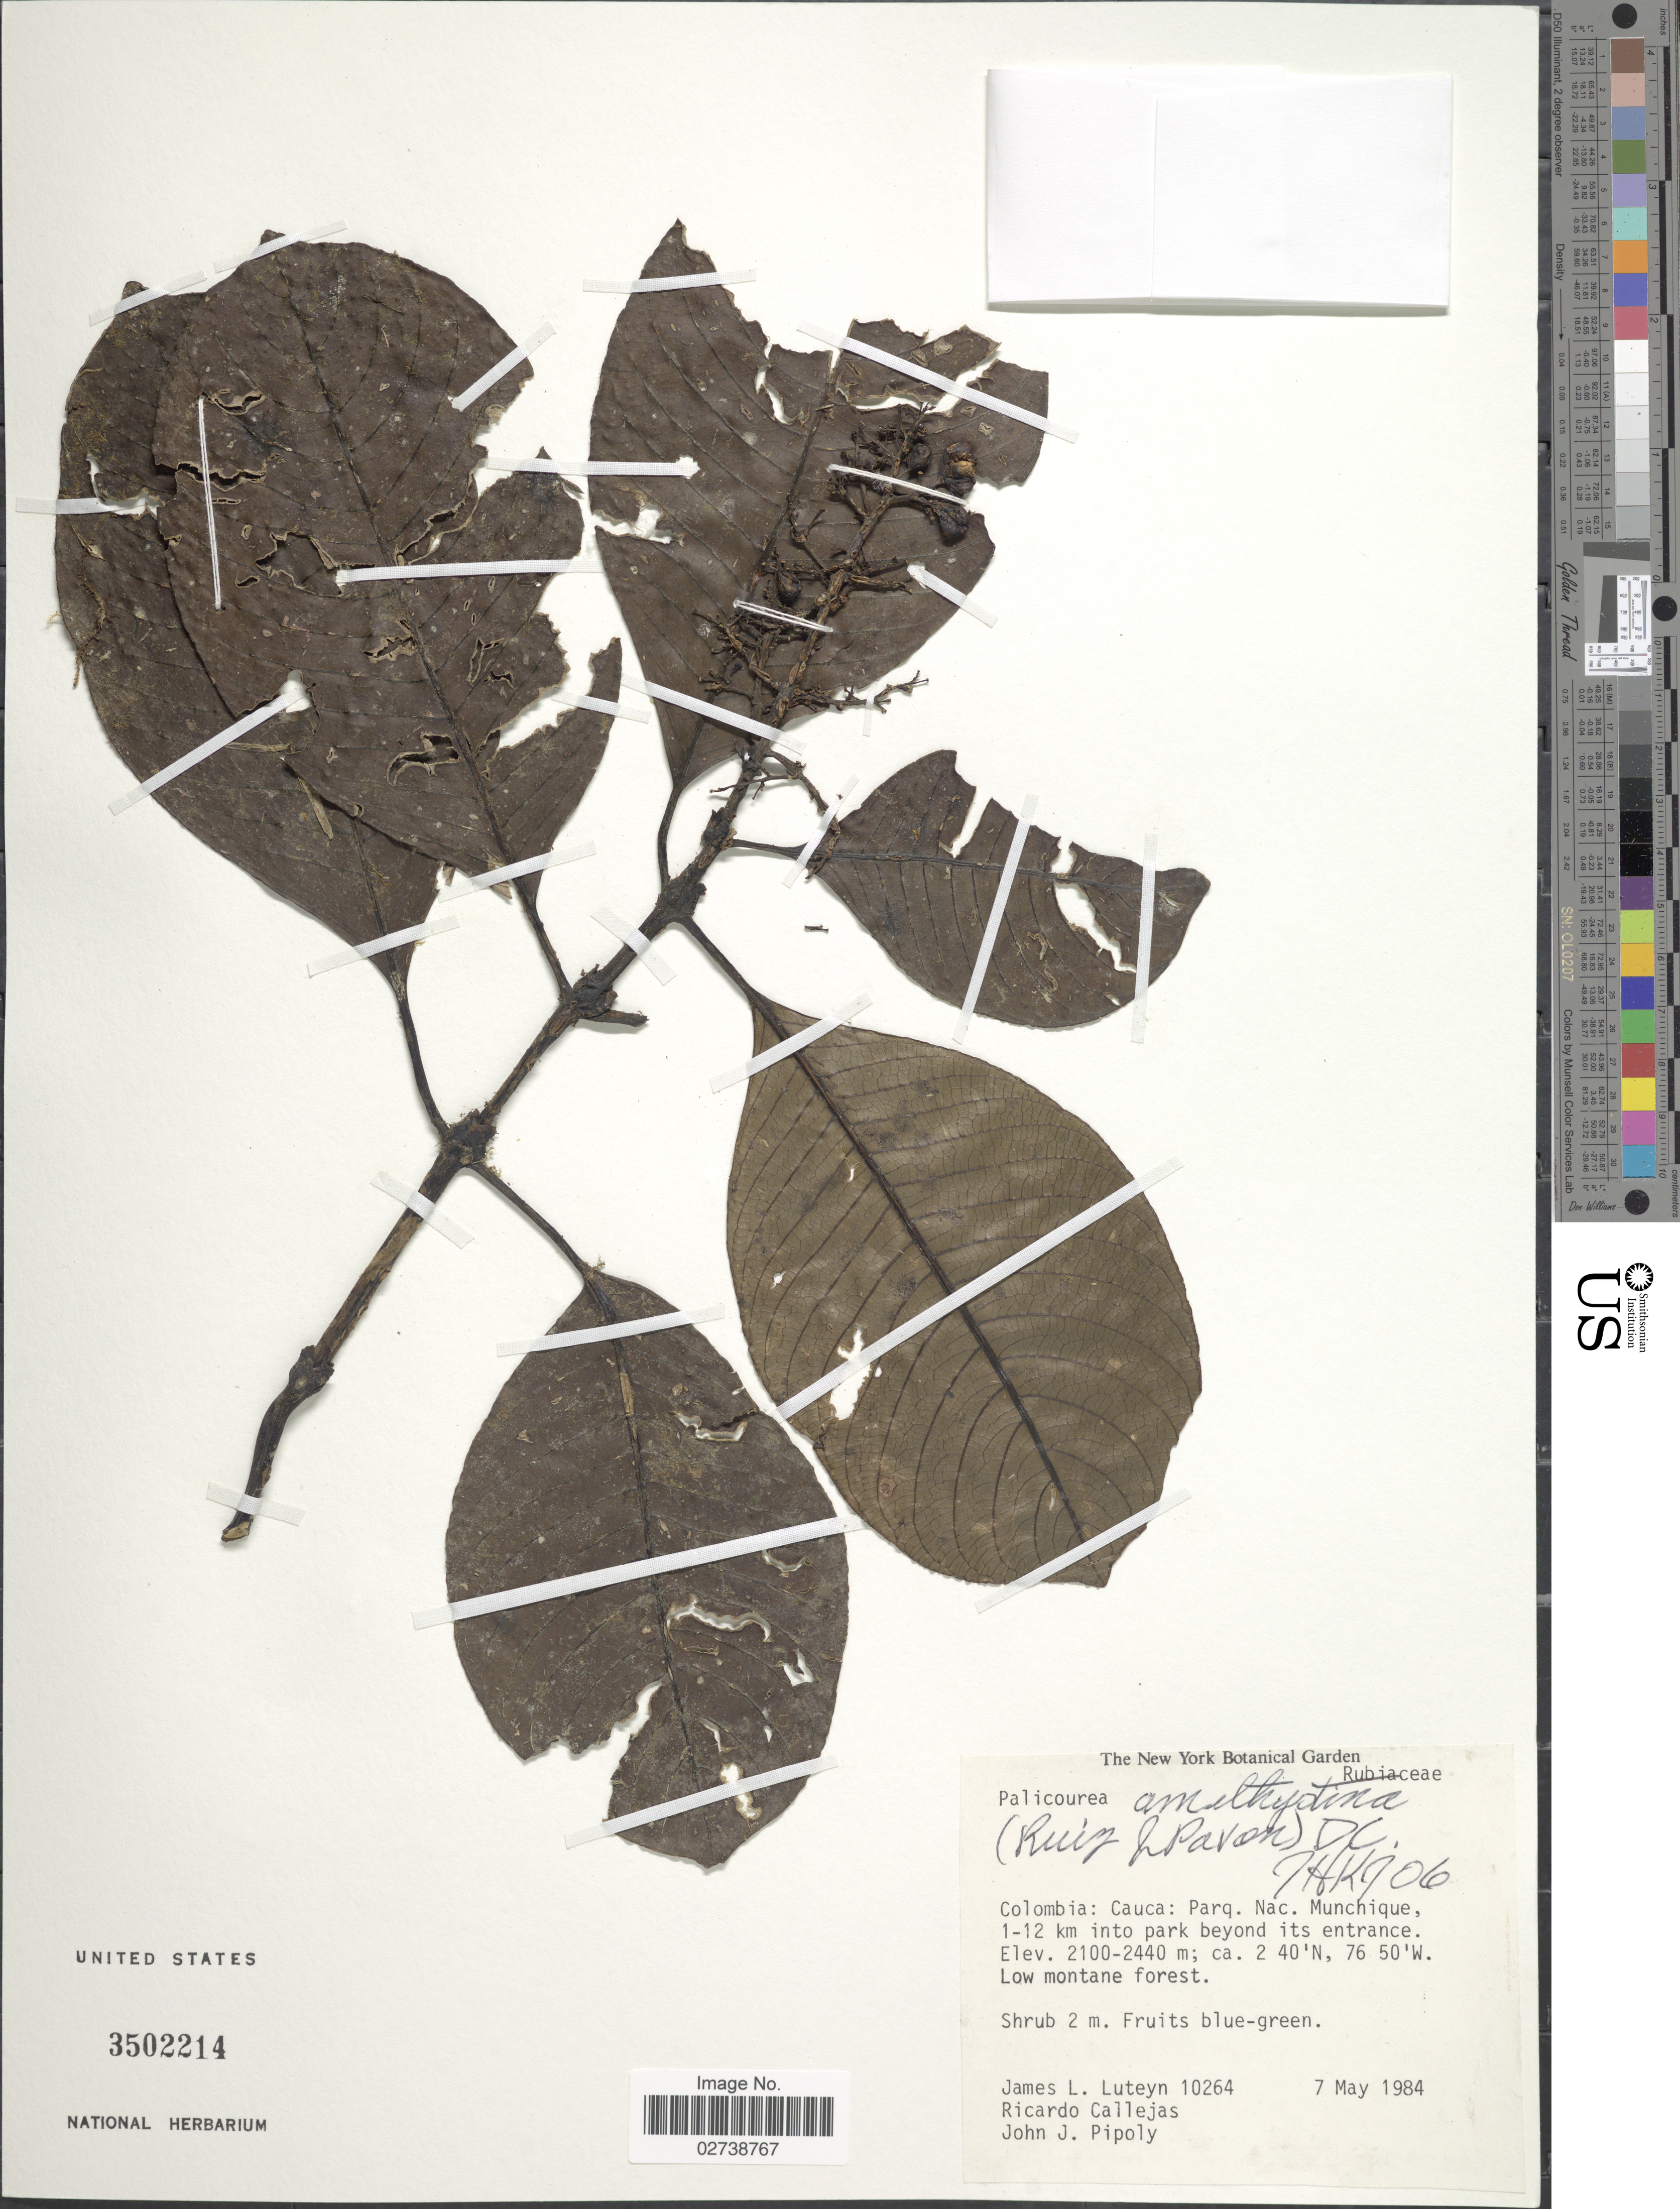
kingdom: Plantae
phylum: Tracheophyta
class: Magnoliopsida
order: Gentianales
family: Rubiaceae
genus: Palicourea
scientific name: Palicourea amethystina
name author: (Ruiz & Pav.) DC.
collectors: J. L. Luteyn, R. Callejas & J. J. Pipoly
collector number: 10264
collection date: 1984-05-07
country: Colombia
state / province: Cauca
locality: Parq Nac Munchique, 1-12 km into park beyond its entrance. Low montane forest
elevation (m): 2100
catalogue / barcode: US 3502214